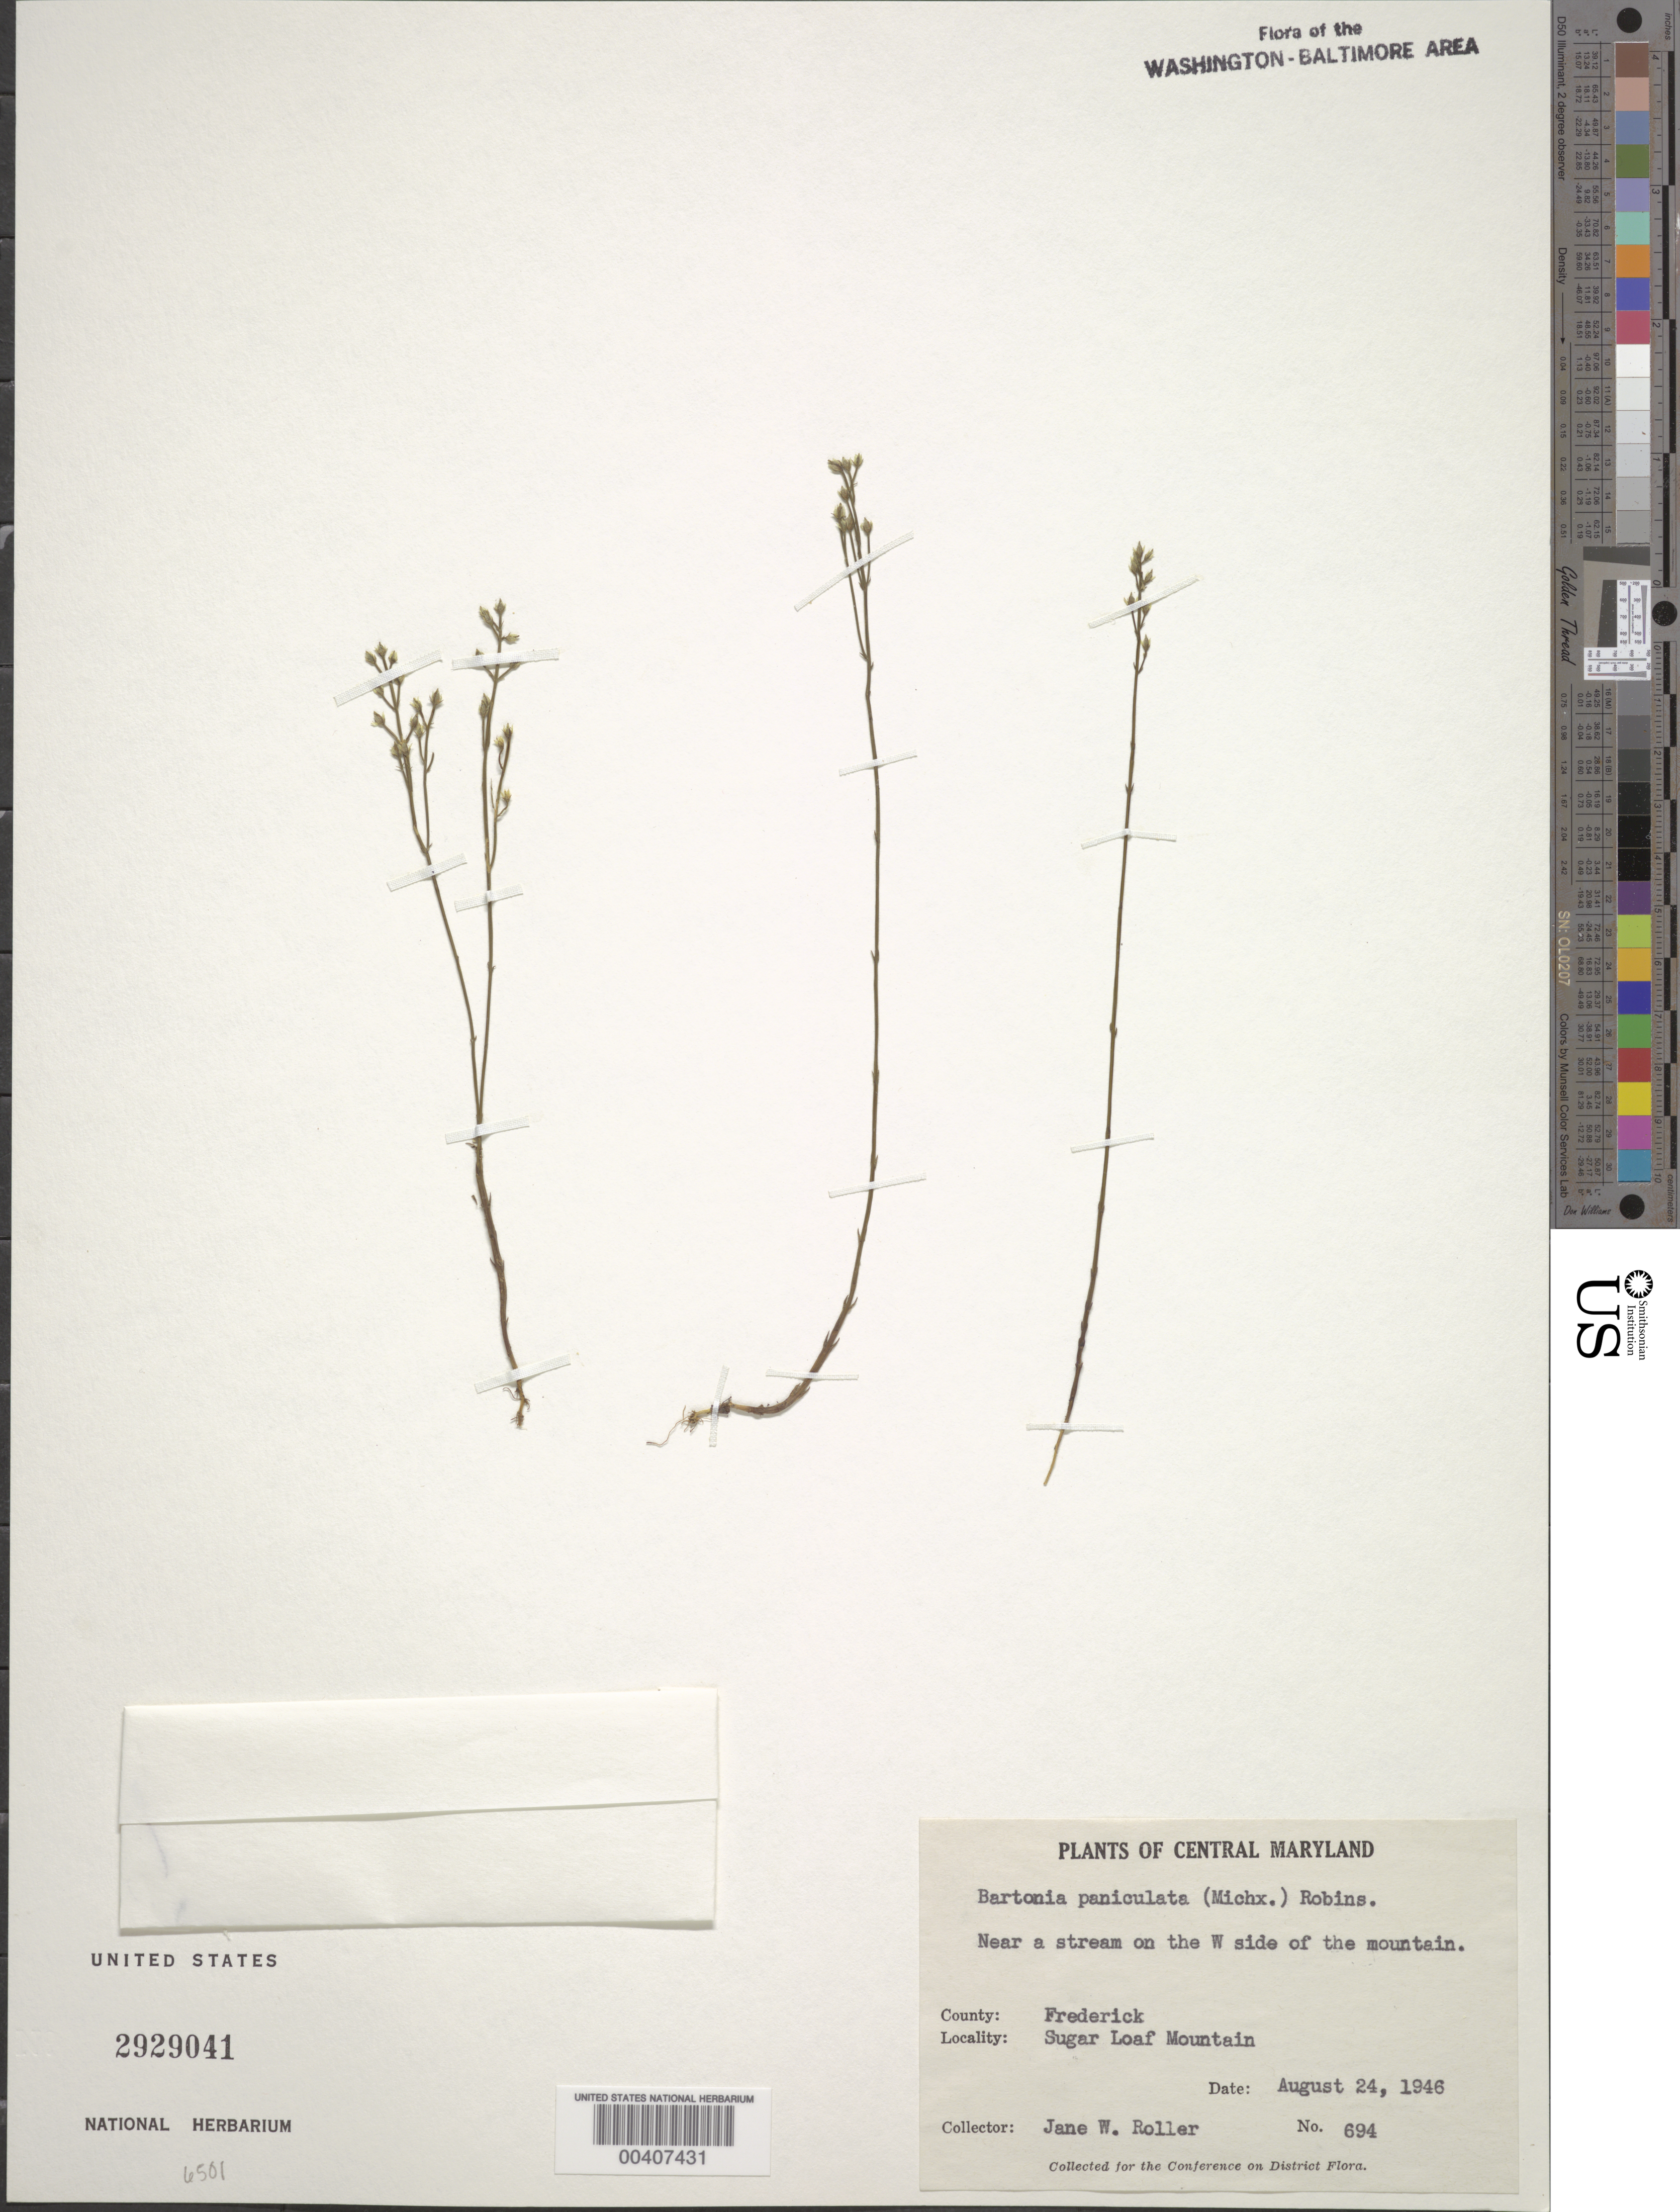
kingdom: Plantae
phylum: Tracheophyta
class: Magnoliopsida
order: Gentianales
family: Gentianaceae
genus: Bartonia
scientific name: Bartonia paniculata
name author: (Michx.) Muhl.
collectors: J. W. Roller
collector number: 694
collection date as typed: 24 Aug 1946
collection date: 1946-08-24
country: United States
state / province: Maryland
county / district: Frederick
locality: W side of Sugar Loaf Mountain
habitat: Near a stream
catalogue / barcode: US 2929041